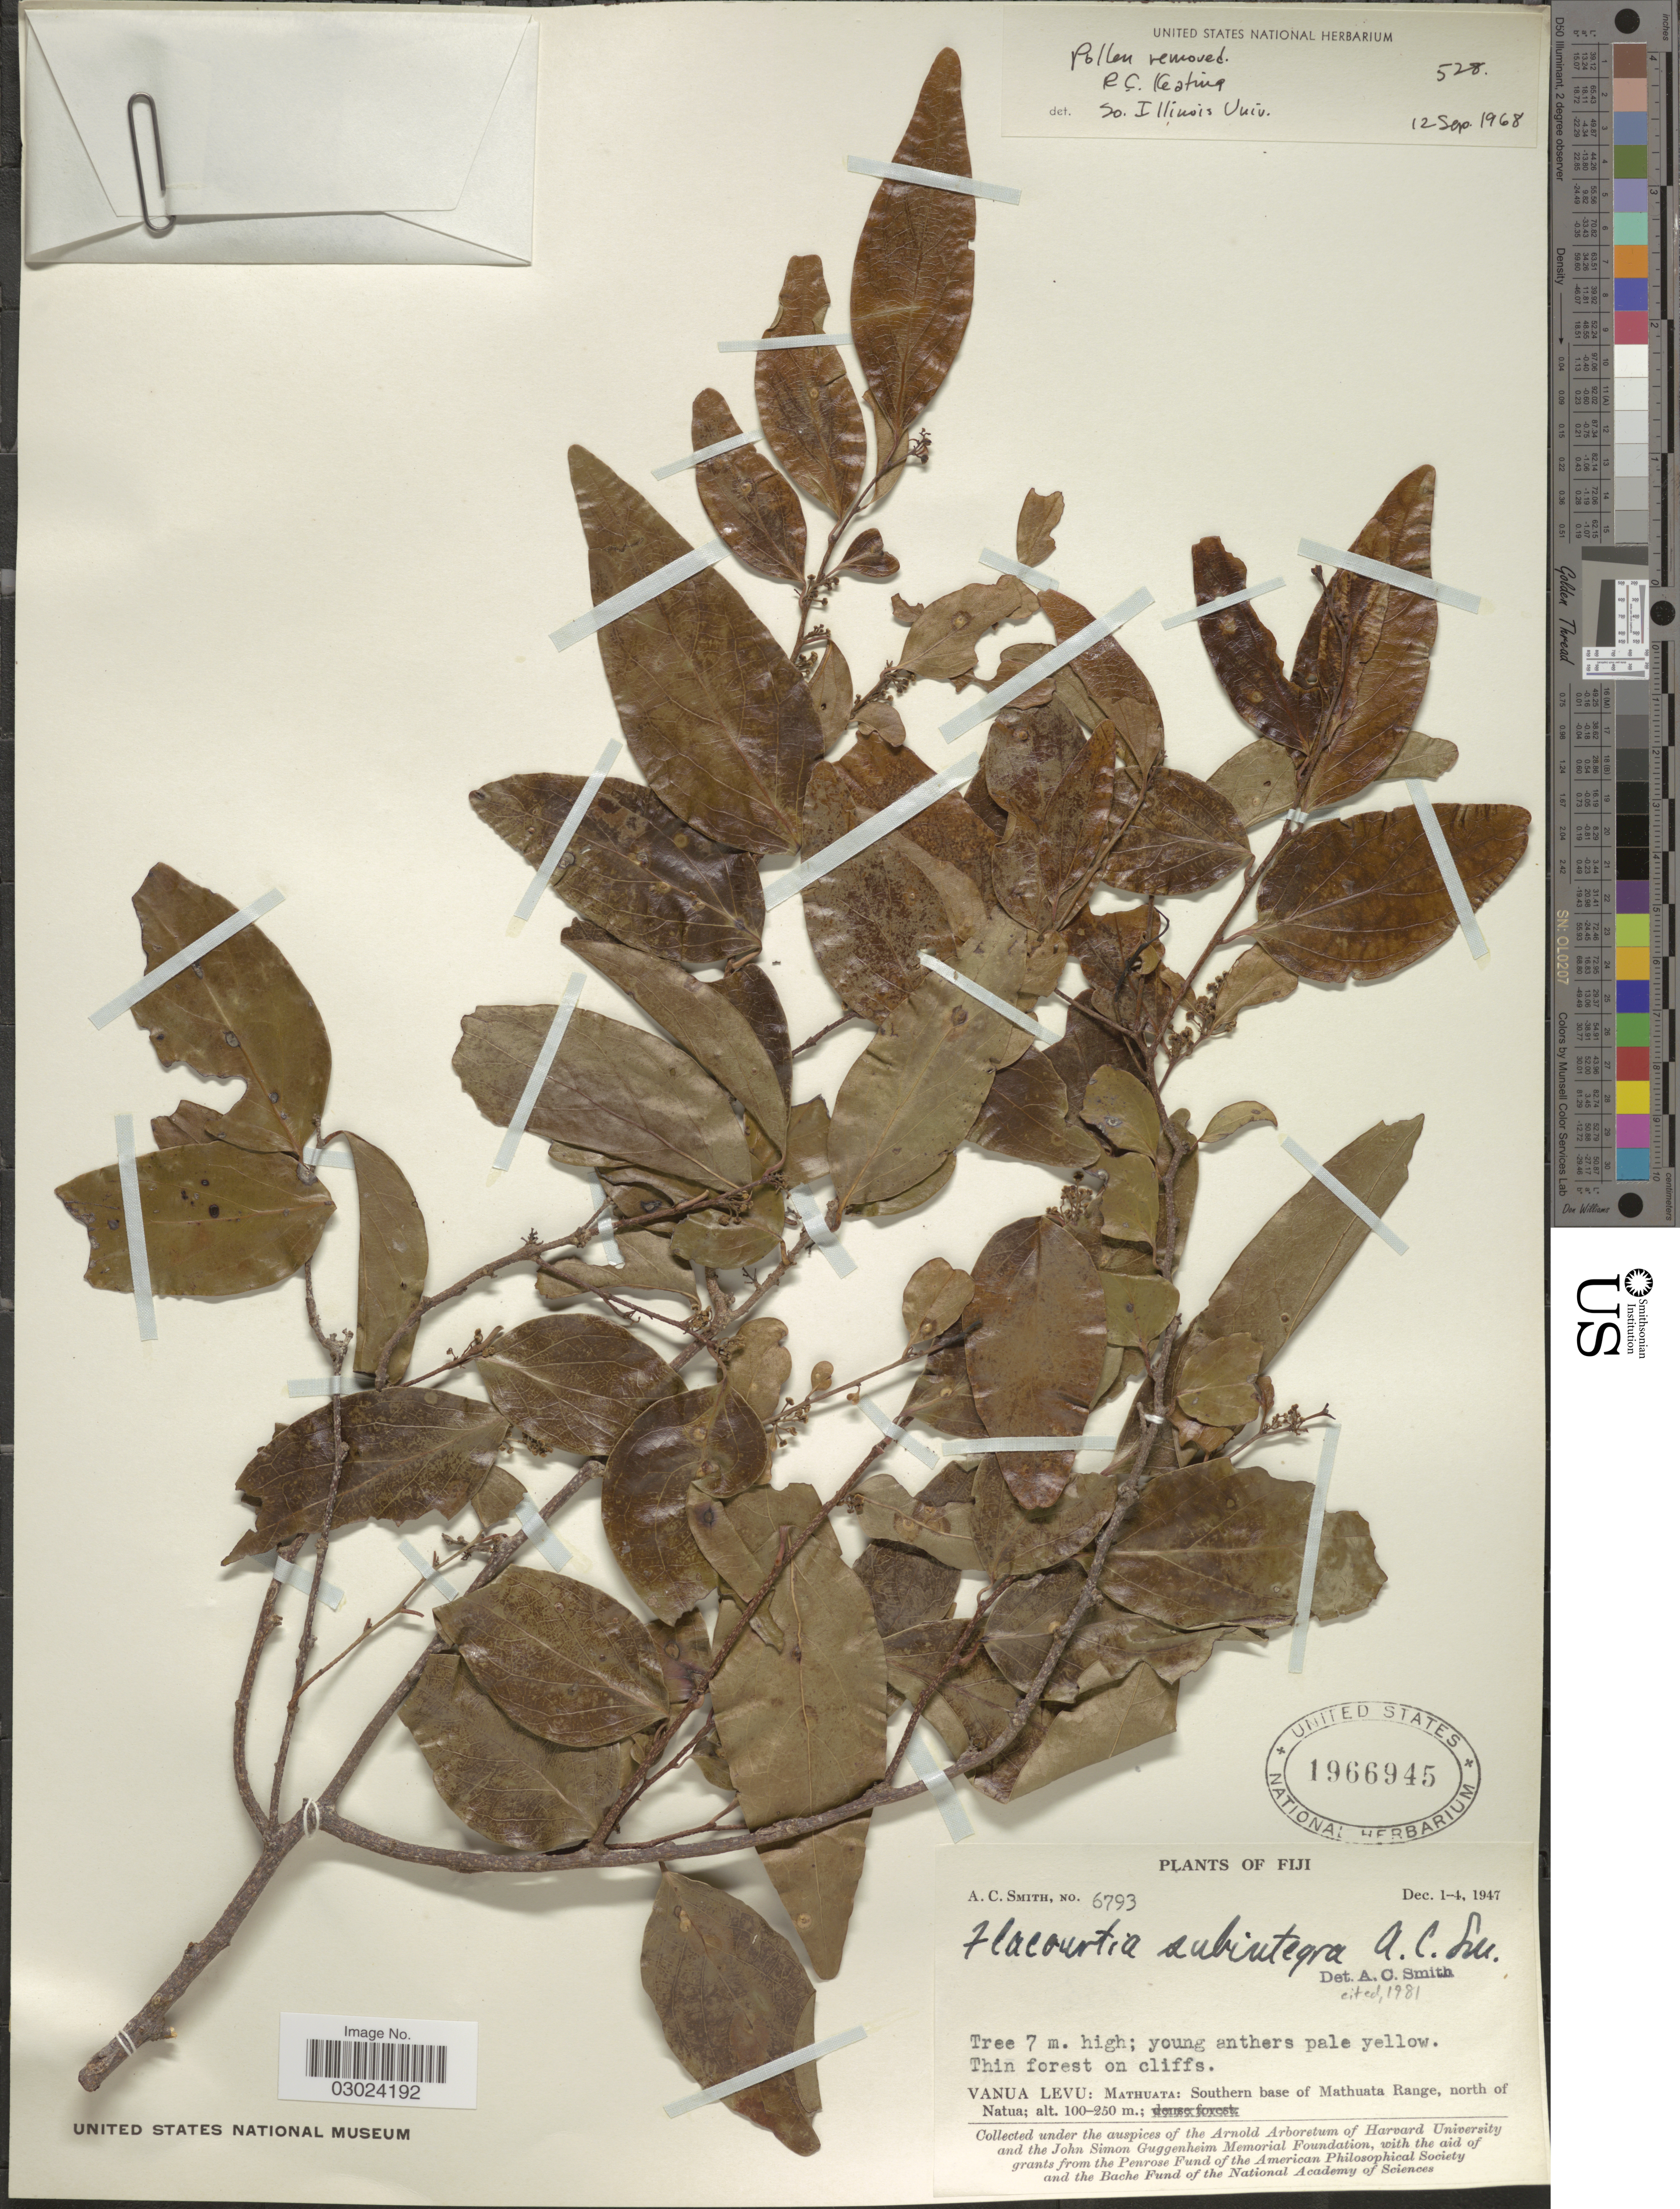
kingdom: Plantae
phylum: Tracheophyta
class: Magnoliopsida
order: Malpighiales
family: Salicaceae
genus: Flacourtia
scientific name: Flacourtia subintegra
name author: A.C. Sm.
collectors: A. C. Smith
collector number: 6793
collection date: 1947-12-01/1947-12-04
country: Fiji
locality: Vanua Levu: Mathuata: Southern base of Mathuata Range, north of Natua.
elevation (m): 100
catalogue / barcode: US 1966945